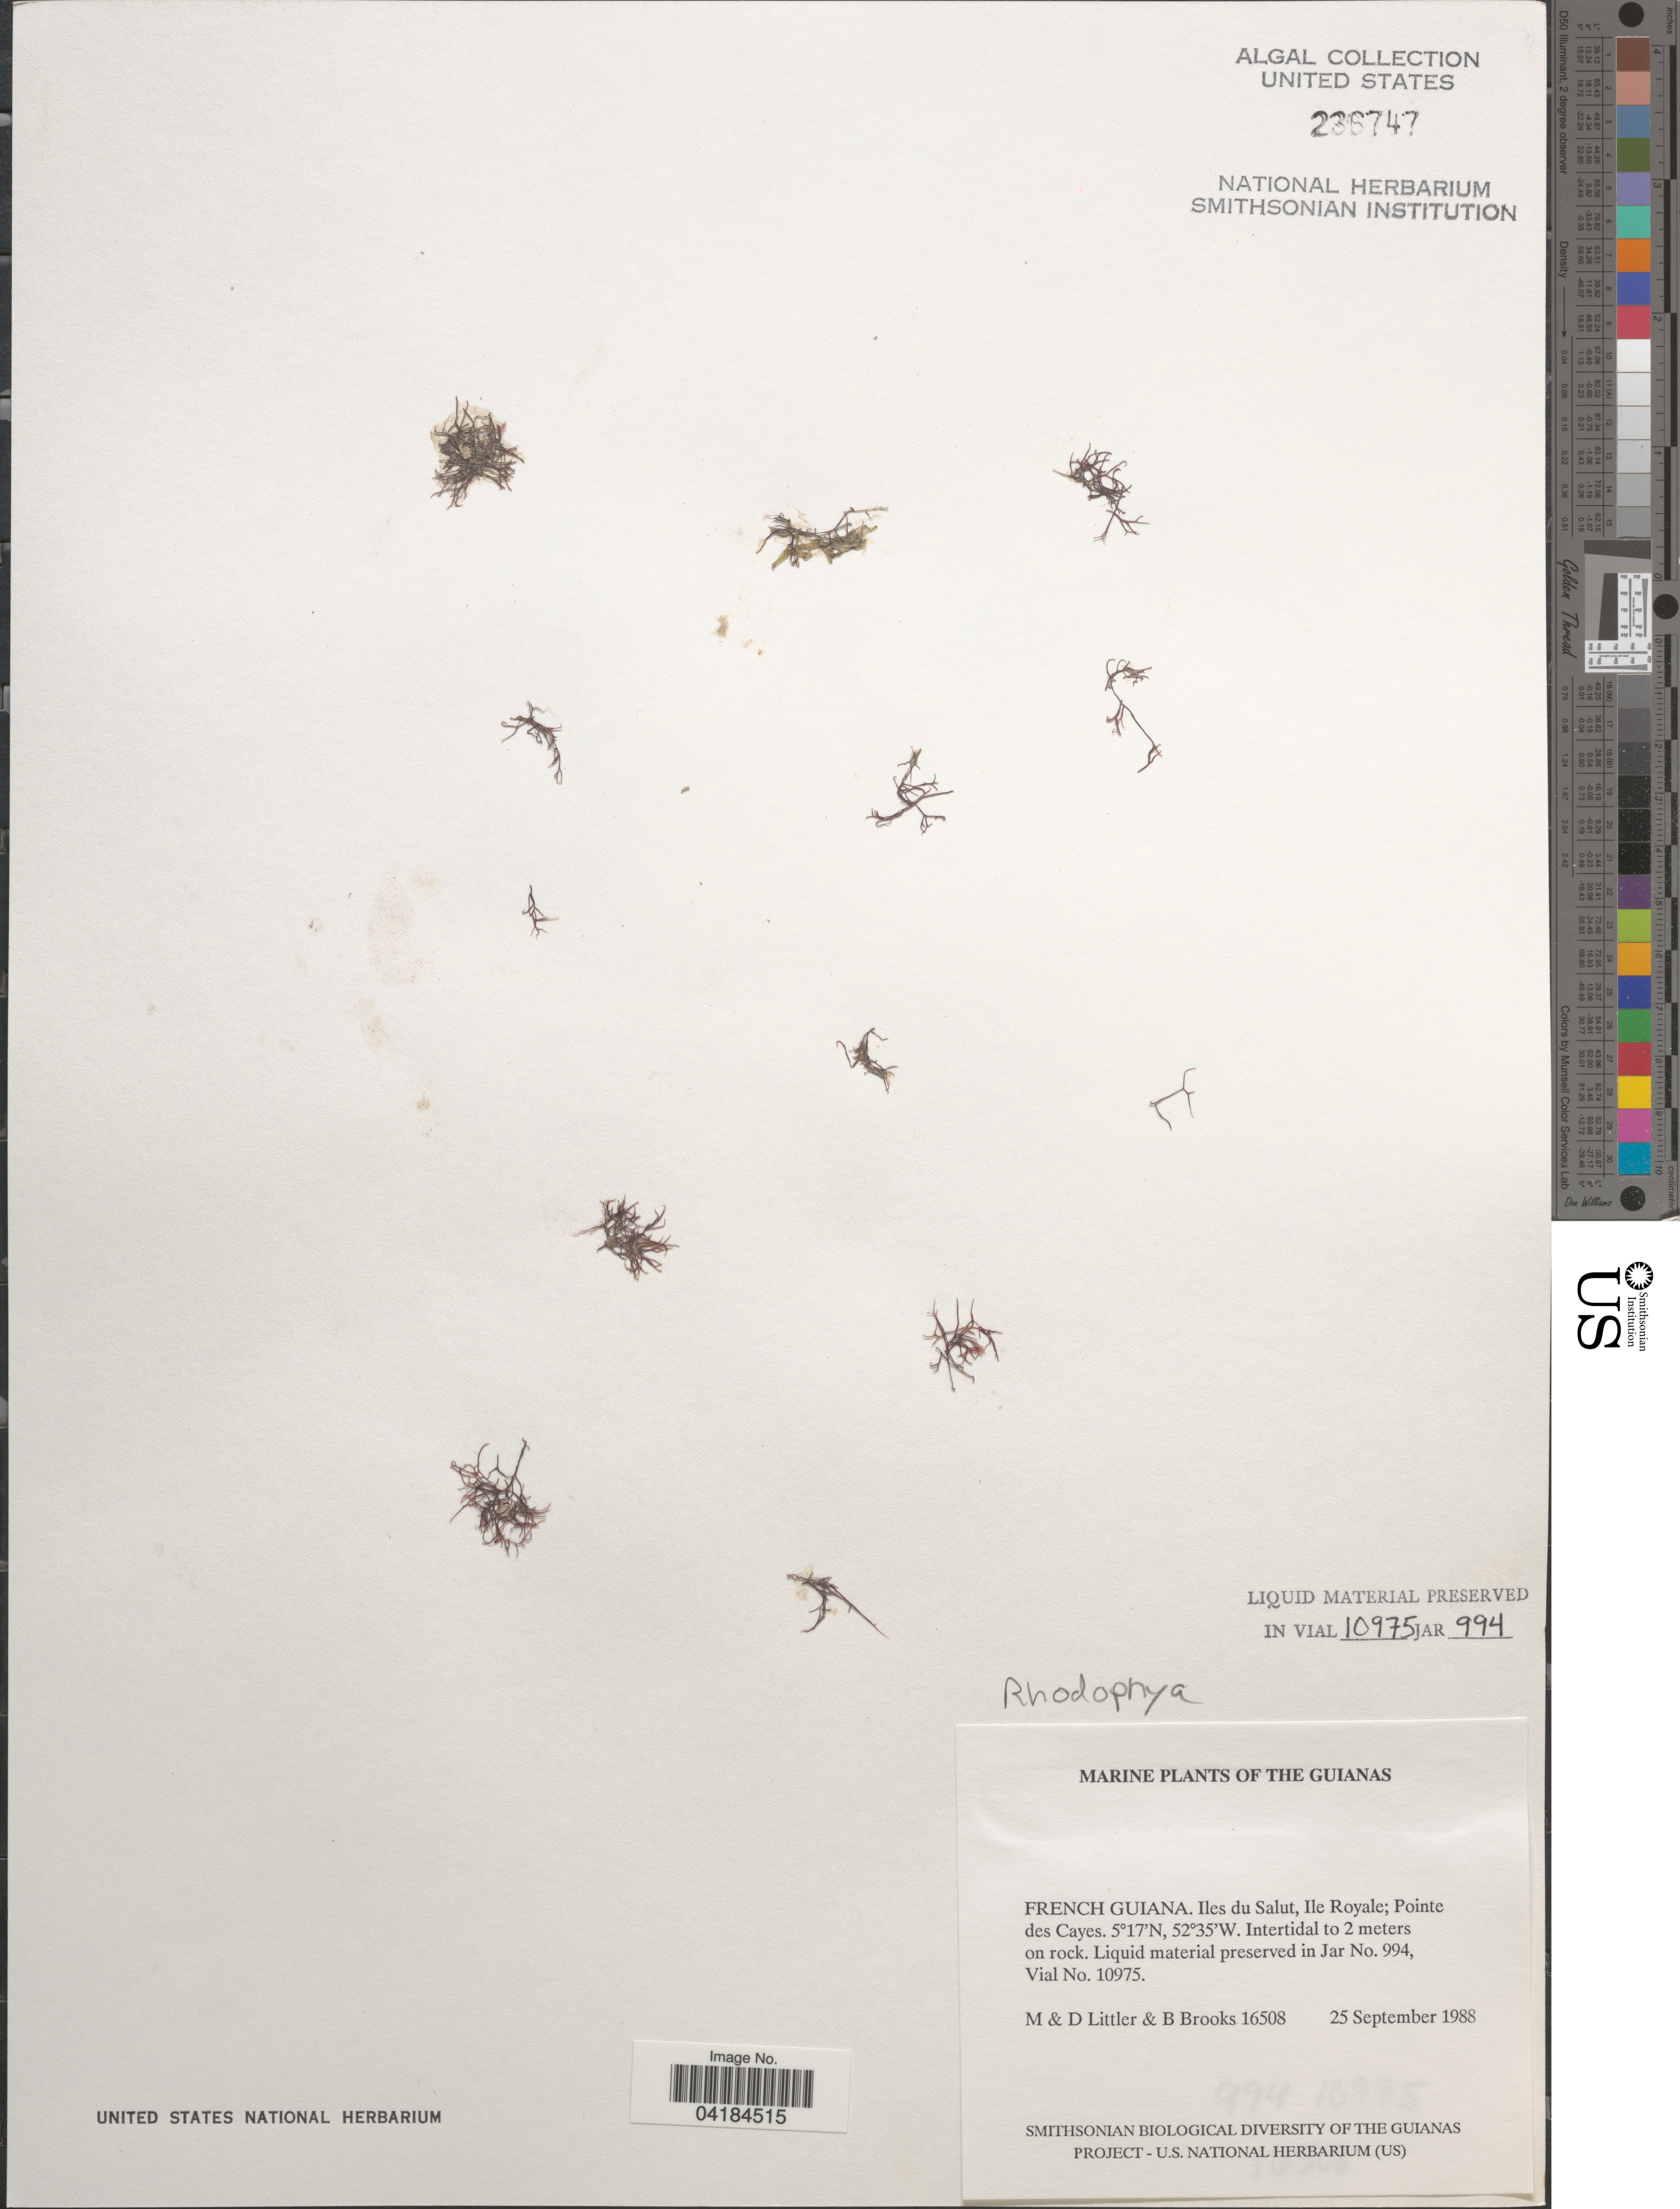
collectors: M. Littler, D. S. Littler & B. Brooks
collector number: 10975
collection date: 1988-09-25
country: French Guiana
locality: The Guianas. Iles du Salut, Ile Royale; Pointe des Cayes.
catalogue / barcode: US 236747